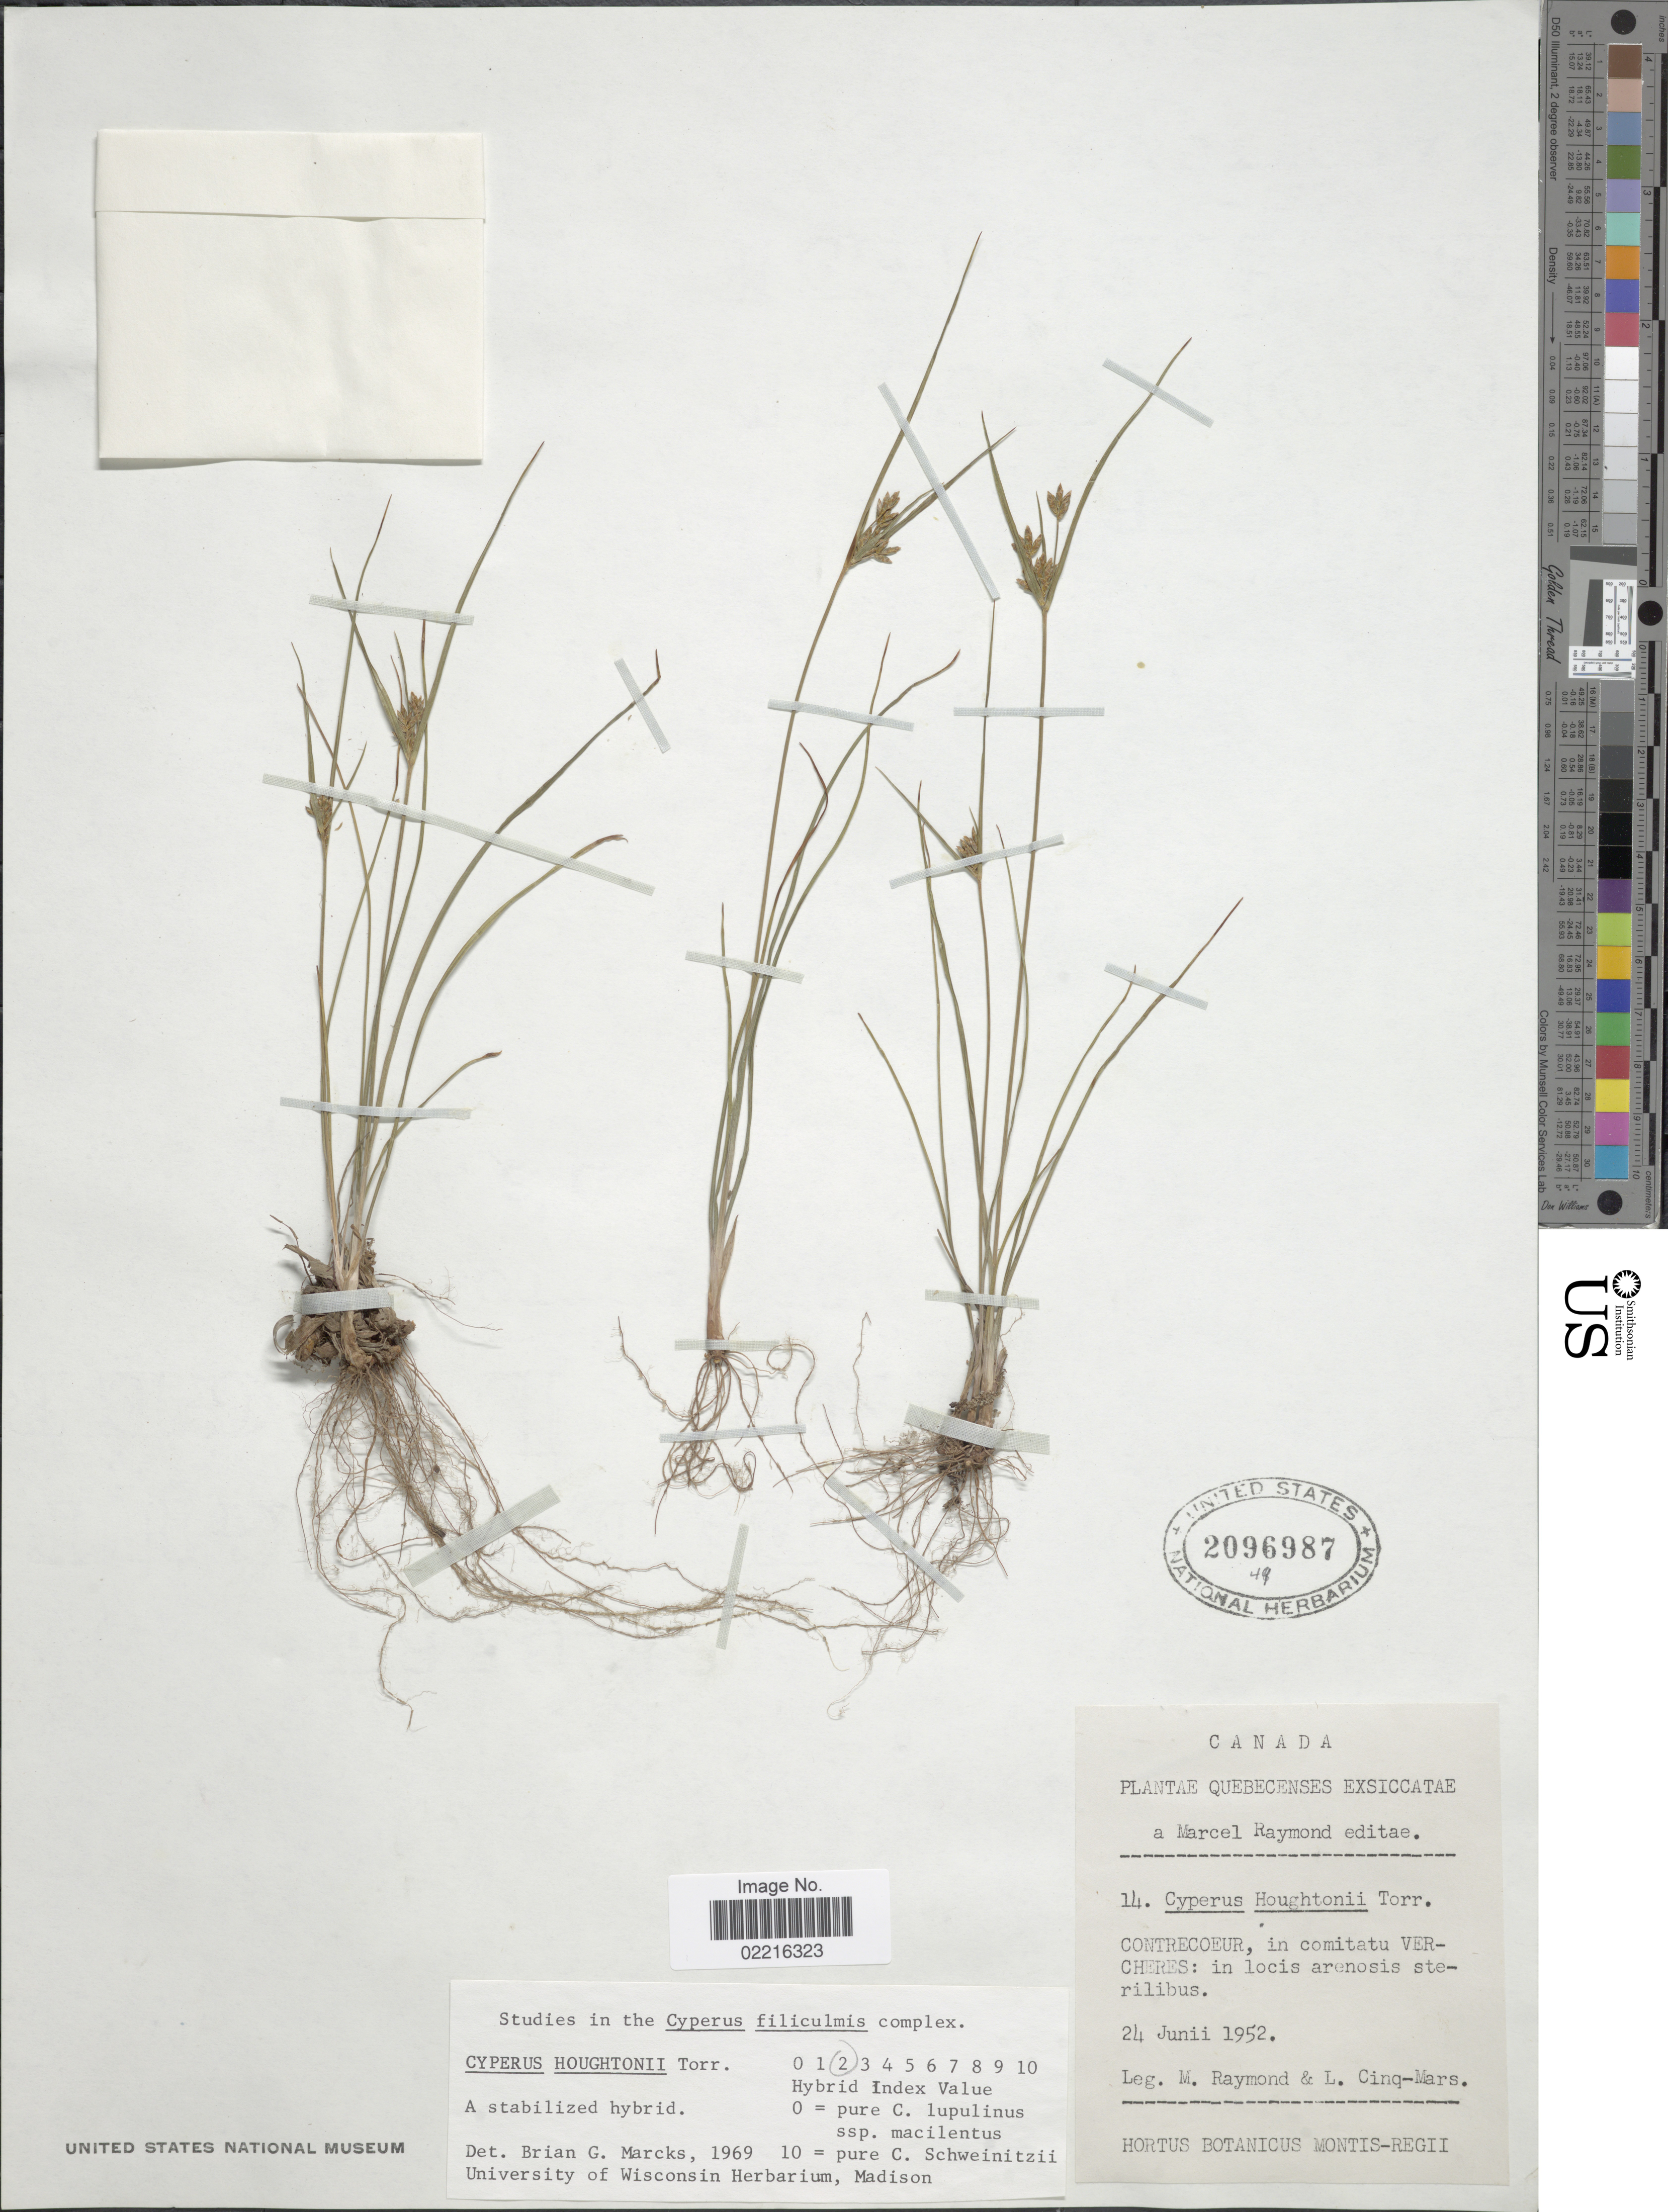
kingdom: Plantae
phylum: Tracheophyta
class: Liliopsida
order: Poales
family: Cyperaceae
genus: Cyperus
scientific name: Cyperus houghtonii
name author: Torr.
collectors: M. Raymond & L. Cinq-Mars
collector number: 14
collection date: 1952-06-24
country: Canada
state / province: Quebec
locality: Contrecoeur, in comitatu Vercheres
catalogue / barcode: US 2096987